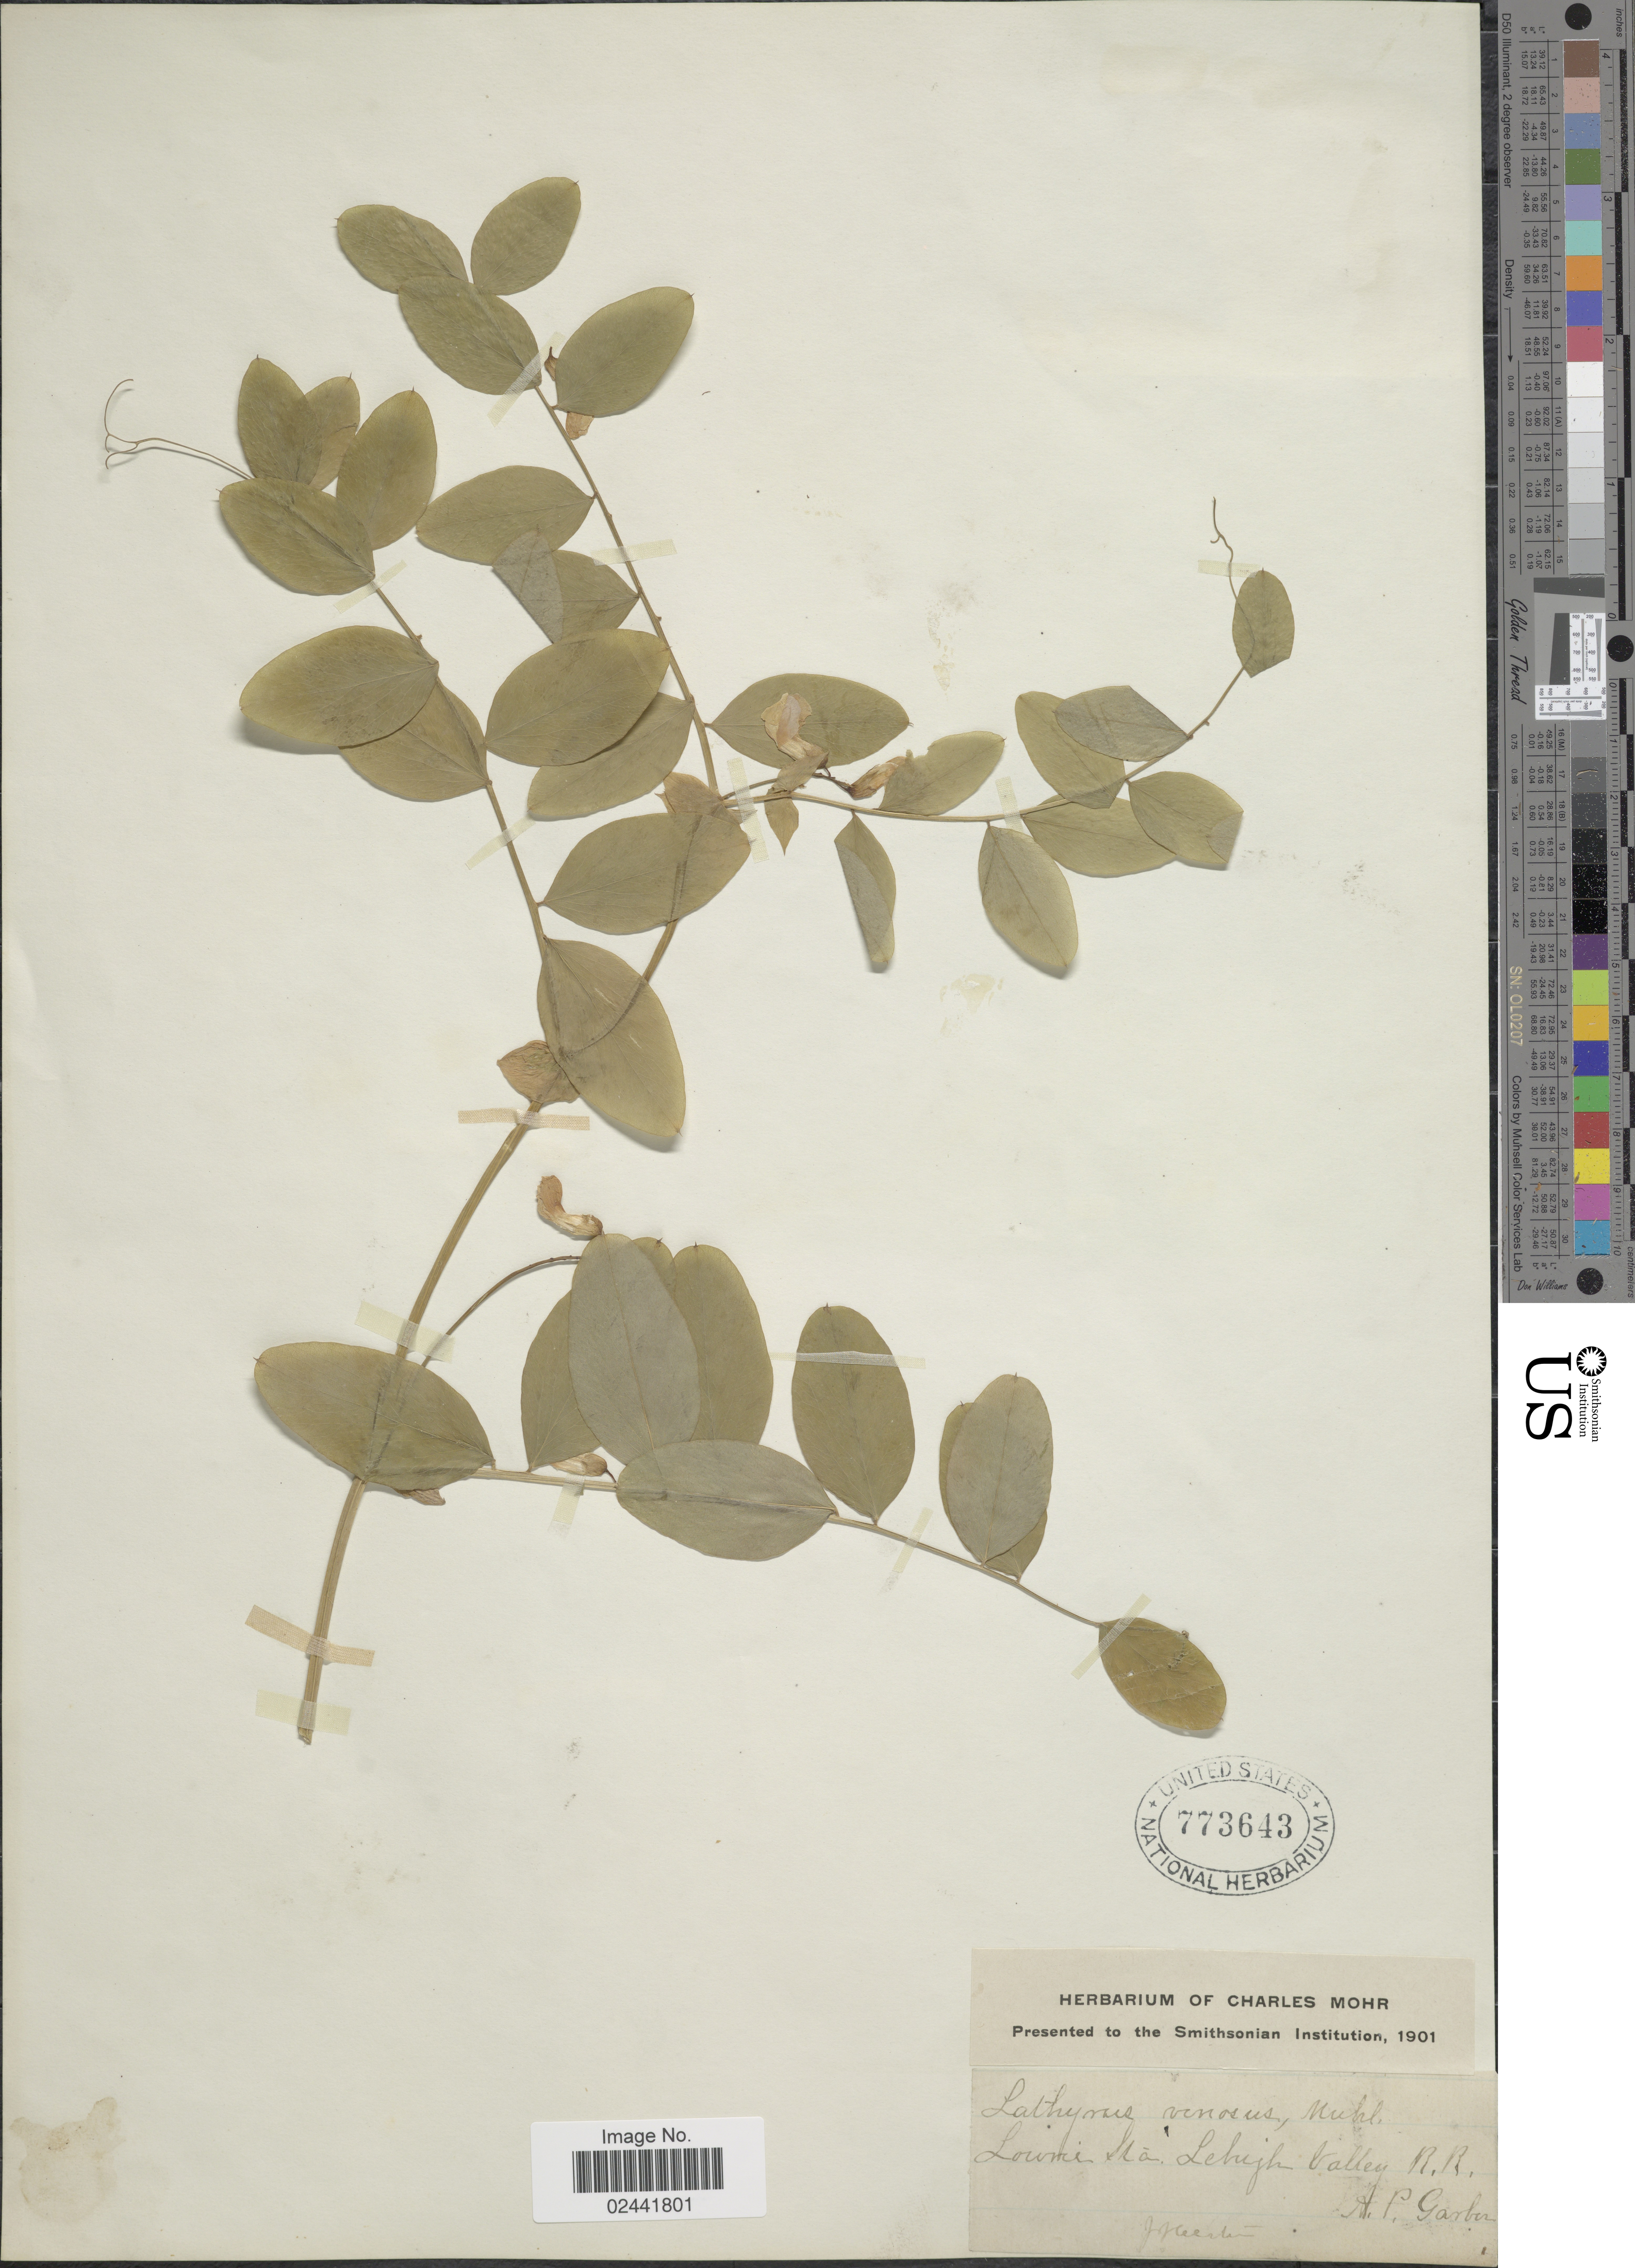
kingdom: Plantae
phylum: Tracheophyta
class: Magnoliopsida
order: Fabales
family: Fabaceae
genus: Lathyrus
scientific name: Lathyrus venosus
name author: Muhl. ex Willd.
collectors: A. P. Garber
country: United States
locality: Lowrie Sta. Lehigh Valley R.R.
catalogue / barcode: US 773643